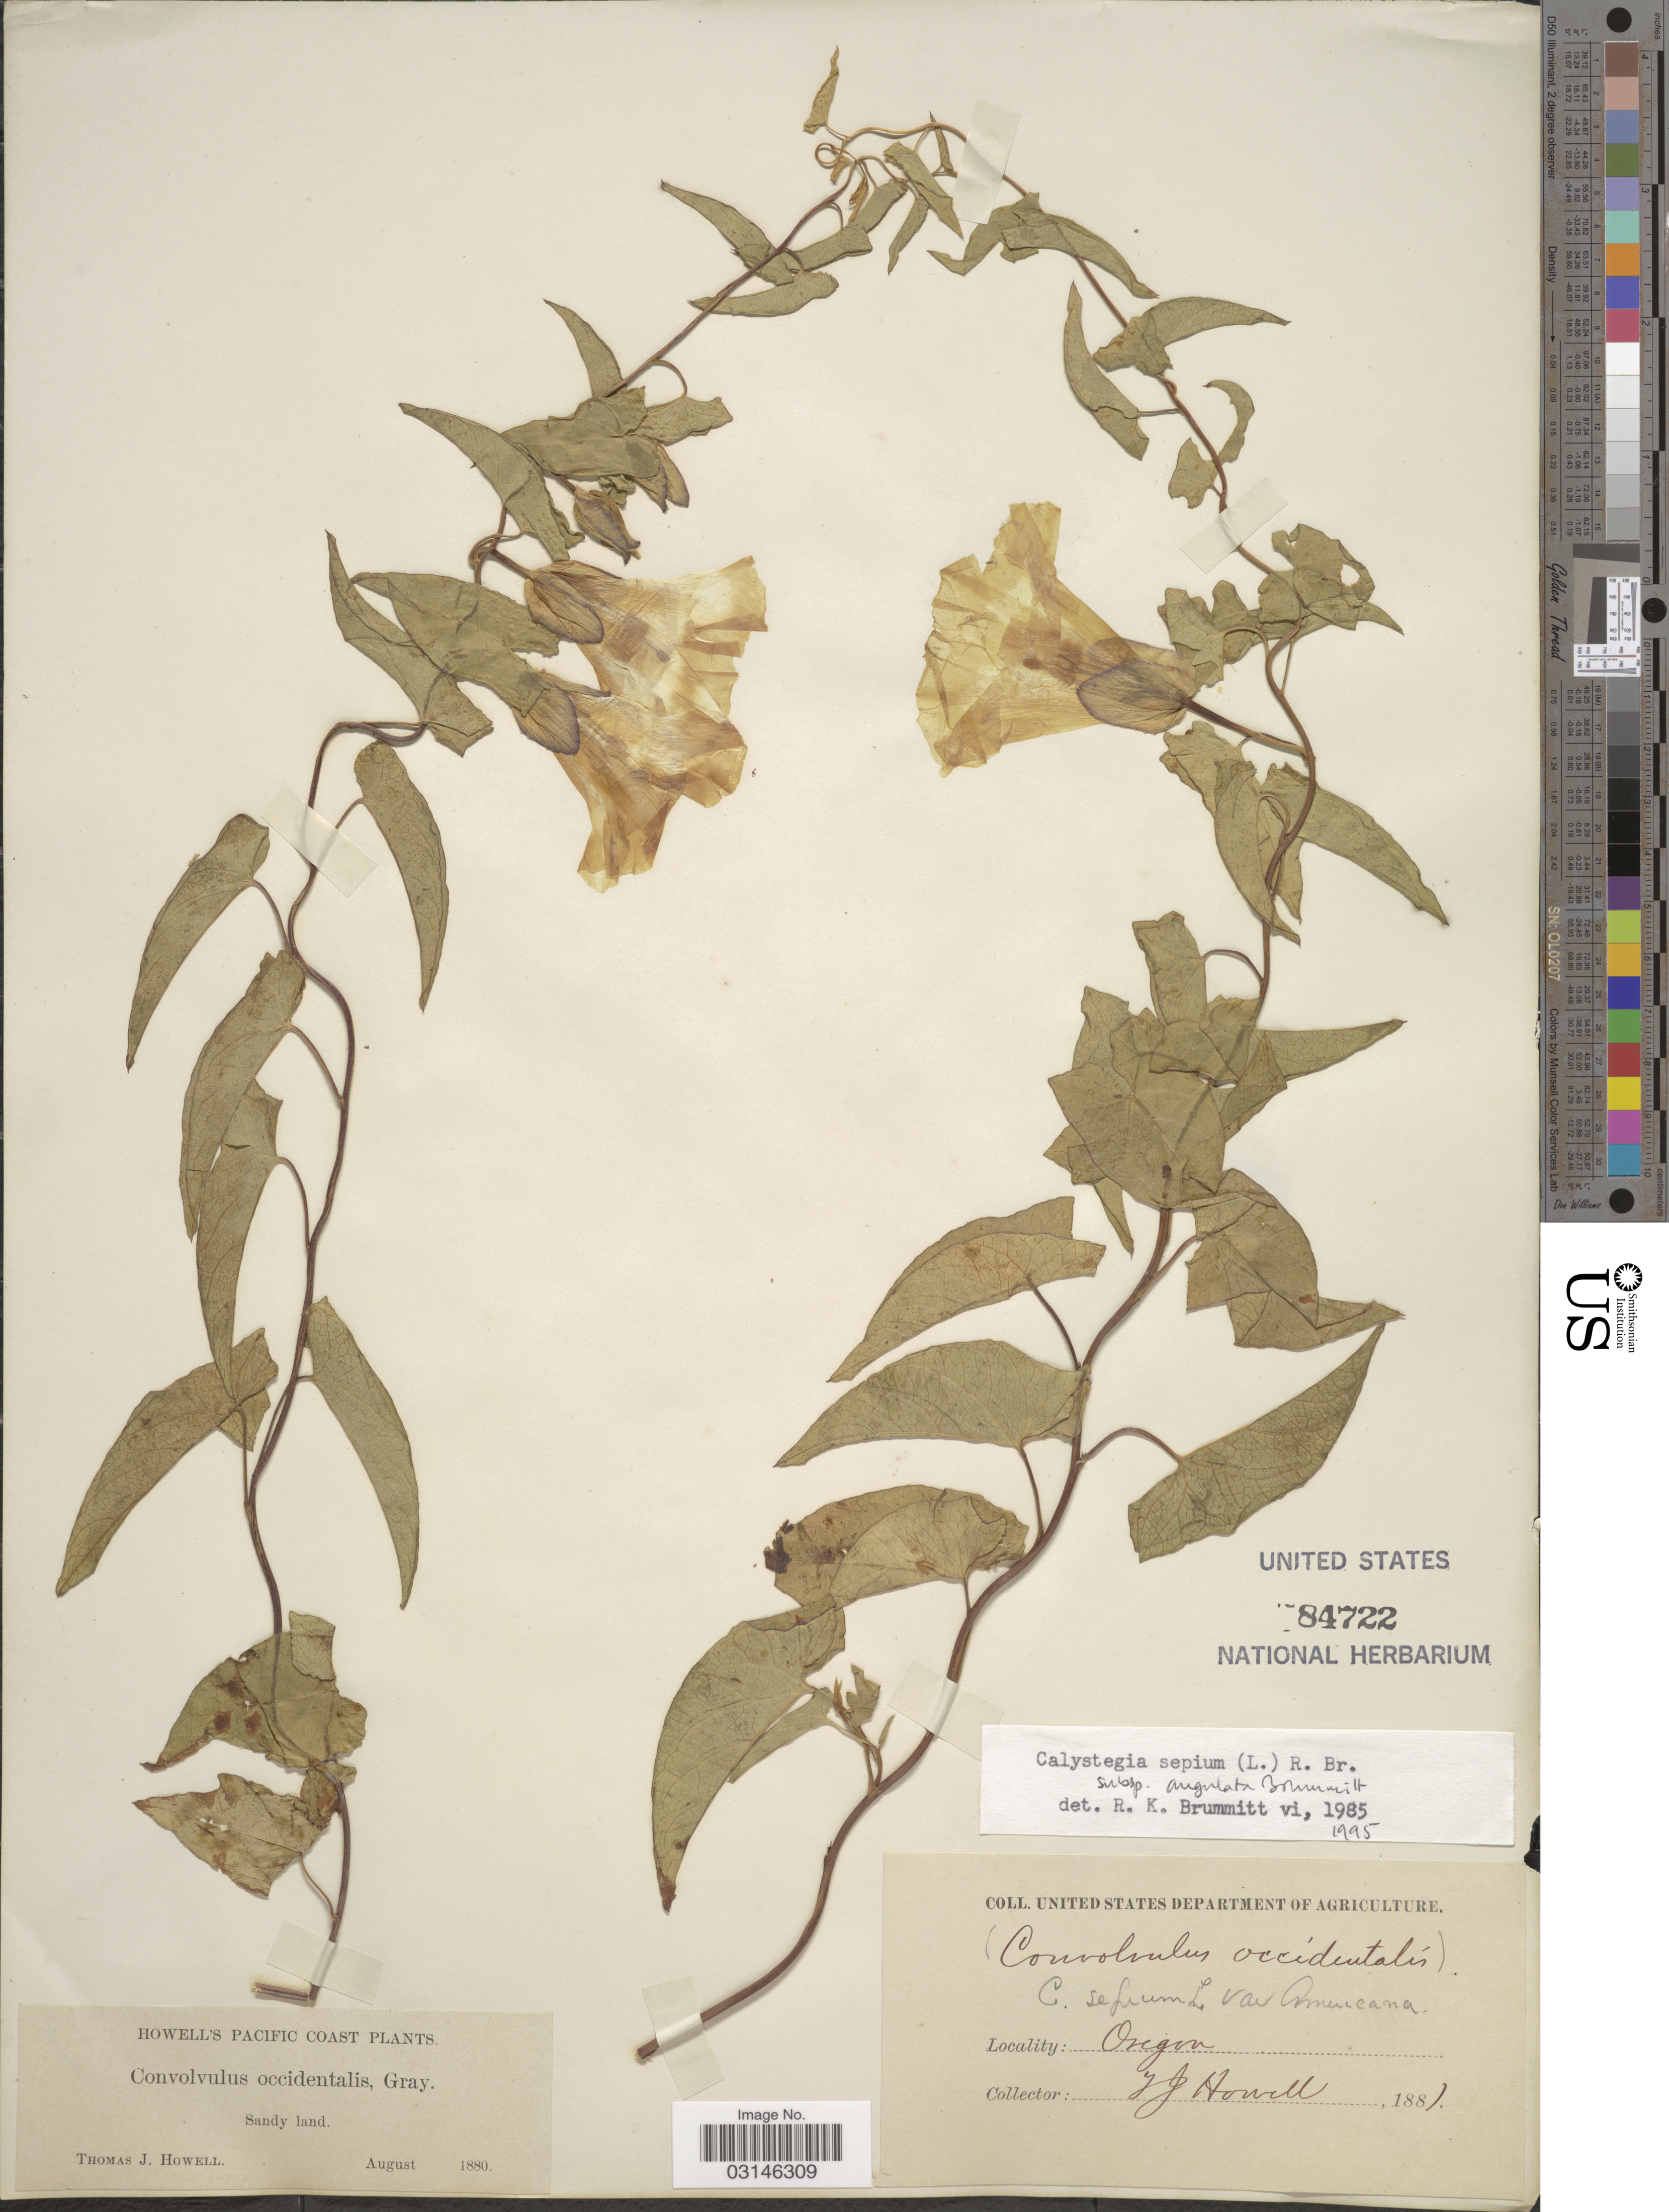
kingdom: Plantae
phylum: Tracheophyta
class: Magnoliopsida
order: Solanales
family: Convolvulaceae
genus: Calystegia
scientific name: Calystegia sepium subsp. angulata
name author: Brummitt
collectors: T. J. Howell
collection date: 1880-08/1881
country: United States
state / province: Oregon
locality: Pacific Coast, Sandy land.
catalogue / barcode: US 84722